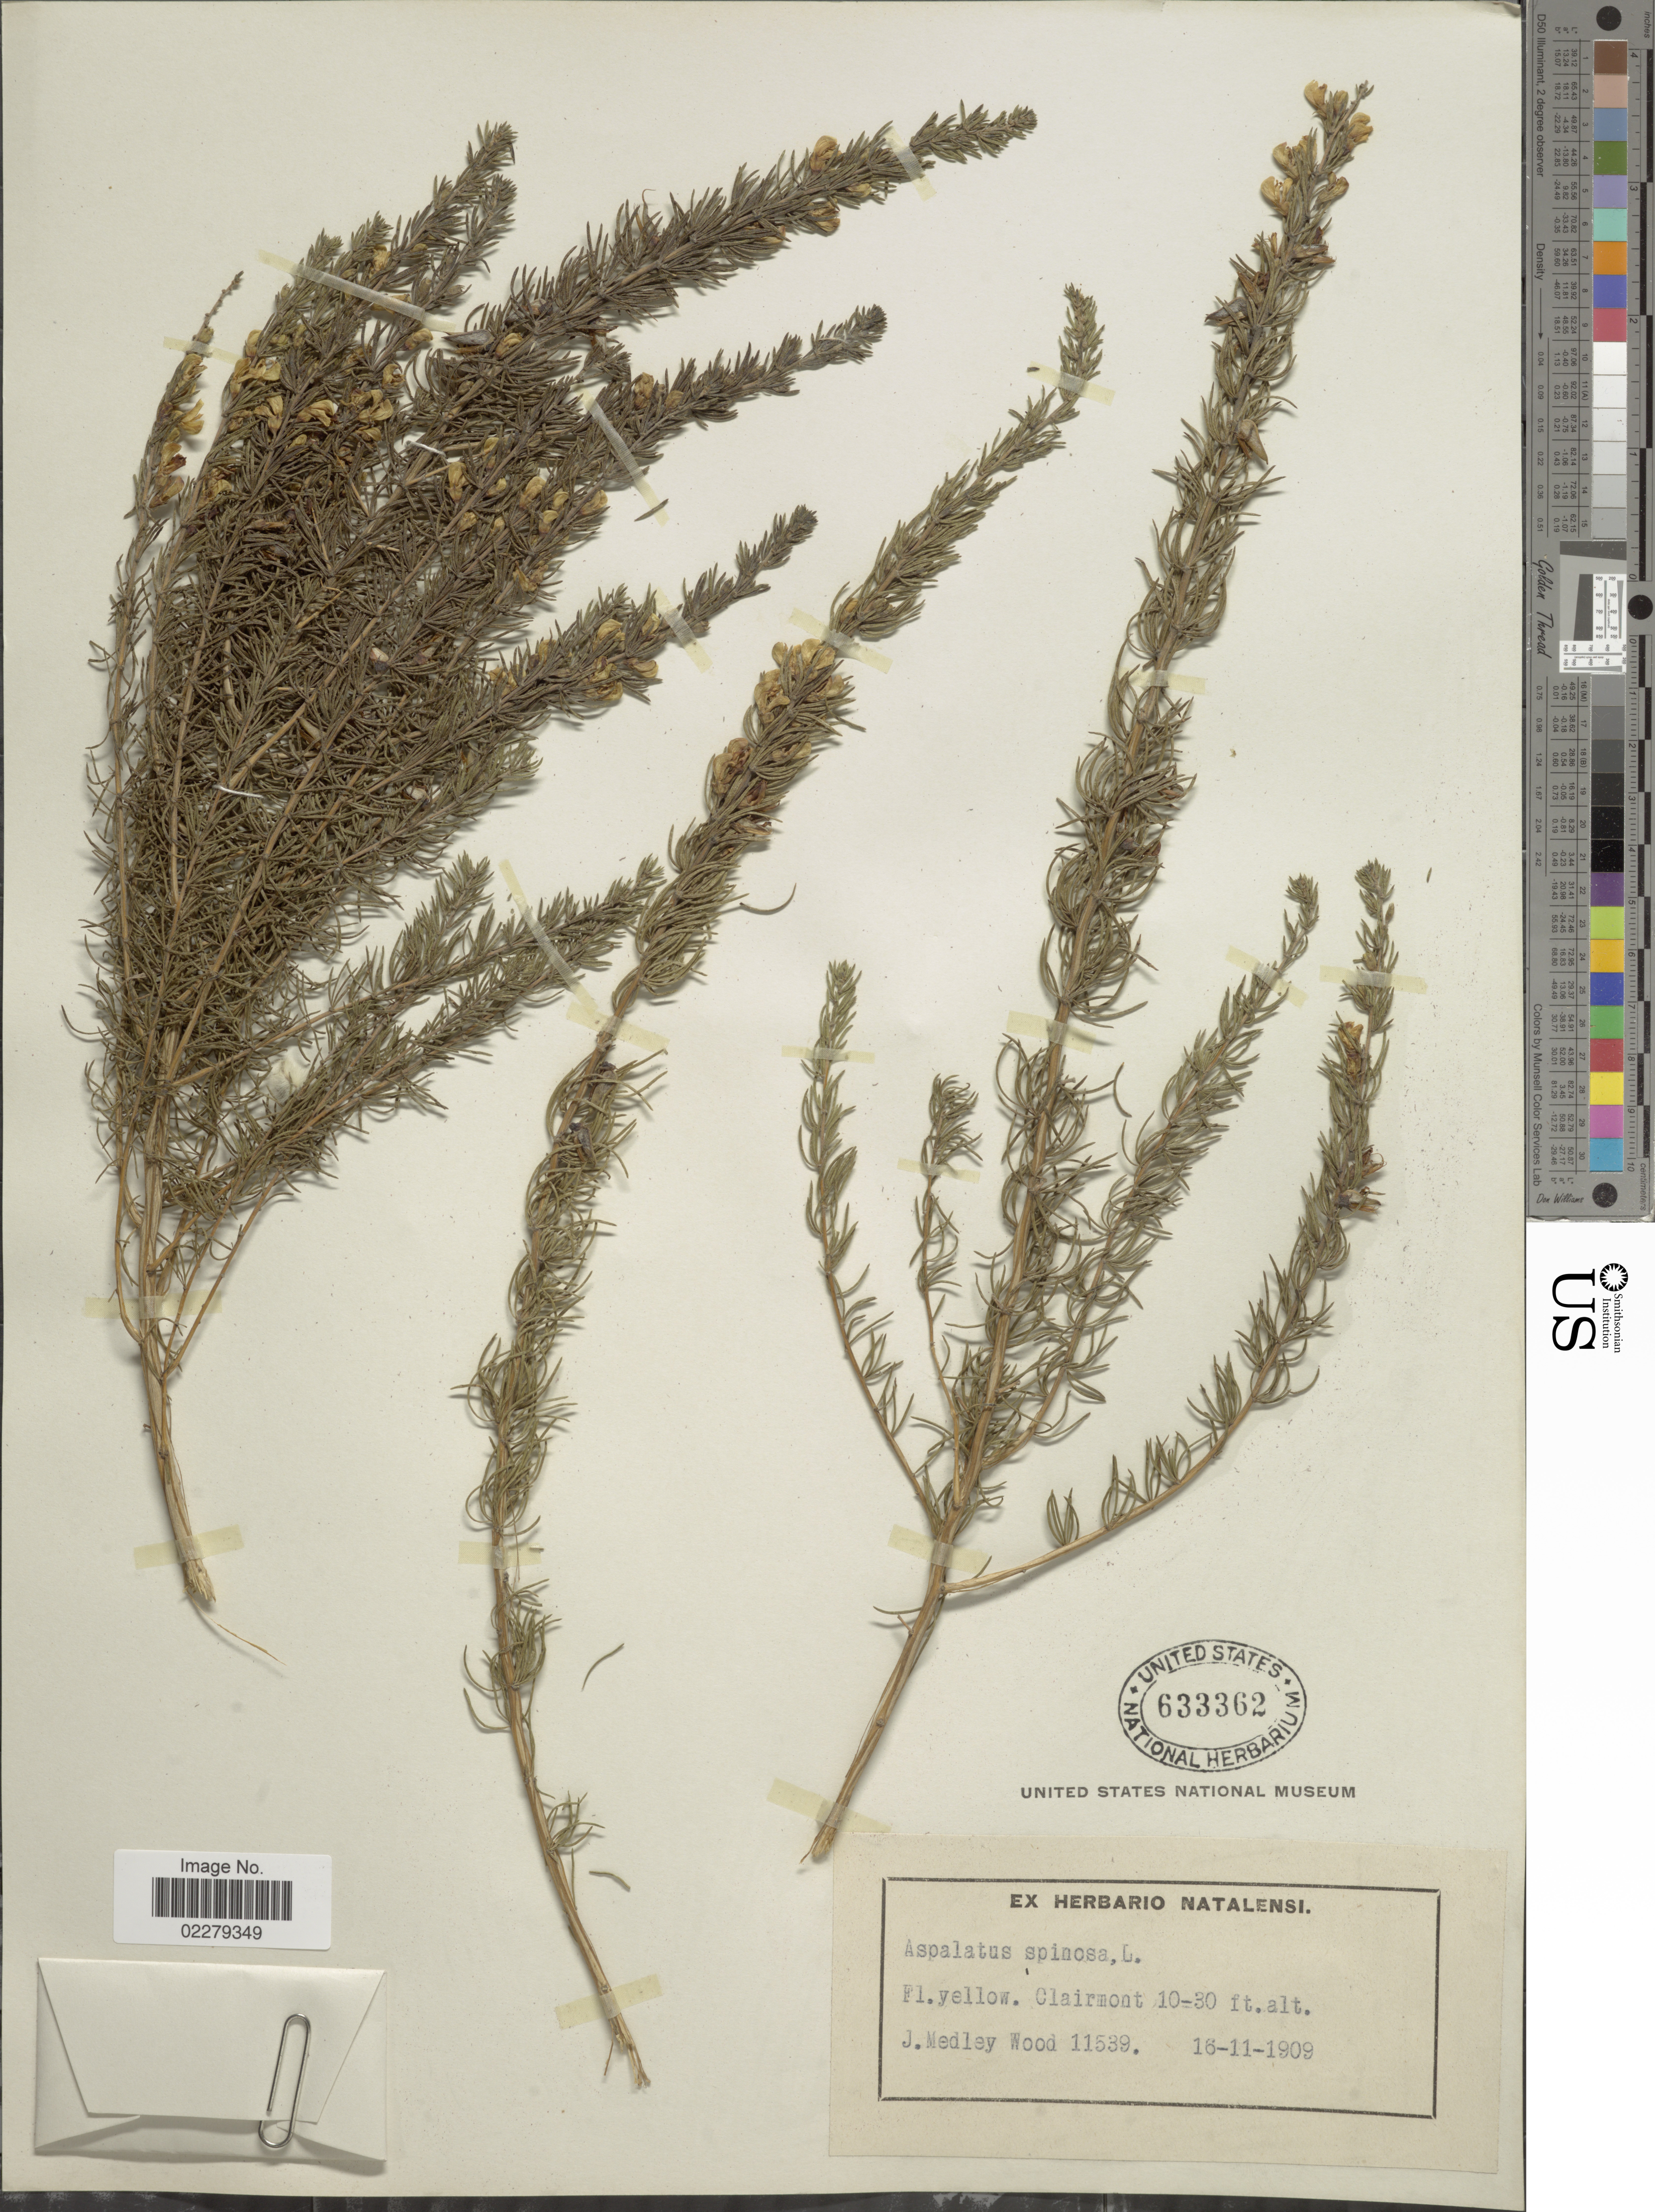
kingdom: Plantae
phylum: Tracheophyta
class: Magnoliopsida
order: Fabales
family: Fabaceae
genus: Aspalathus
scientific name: Aspalathus spinosa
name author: L.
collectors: J. Medley Wood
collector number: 11539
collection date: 1909-11-16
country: South Africa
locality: Clairmont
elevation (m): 3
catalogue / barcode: US 633362